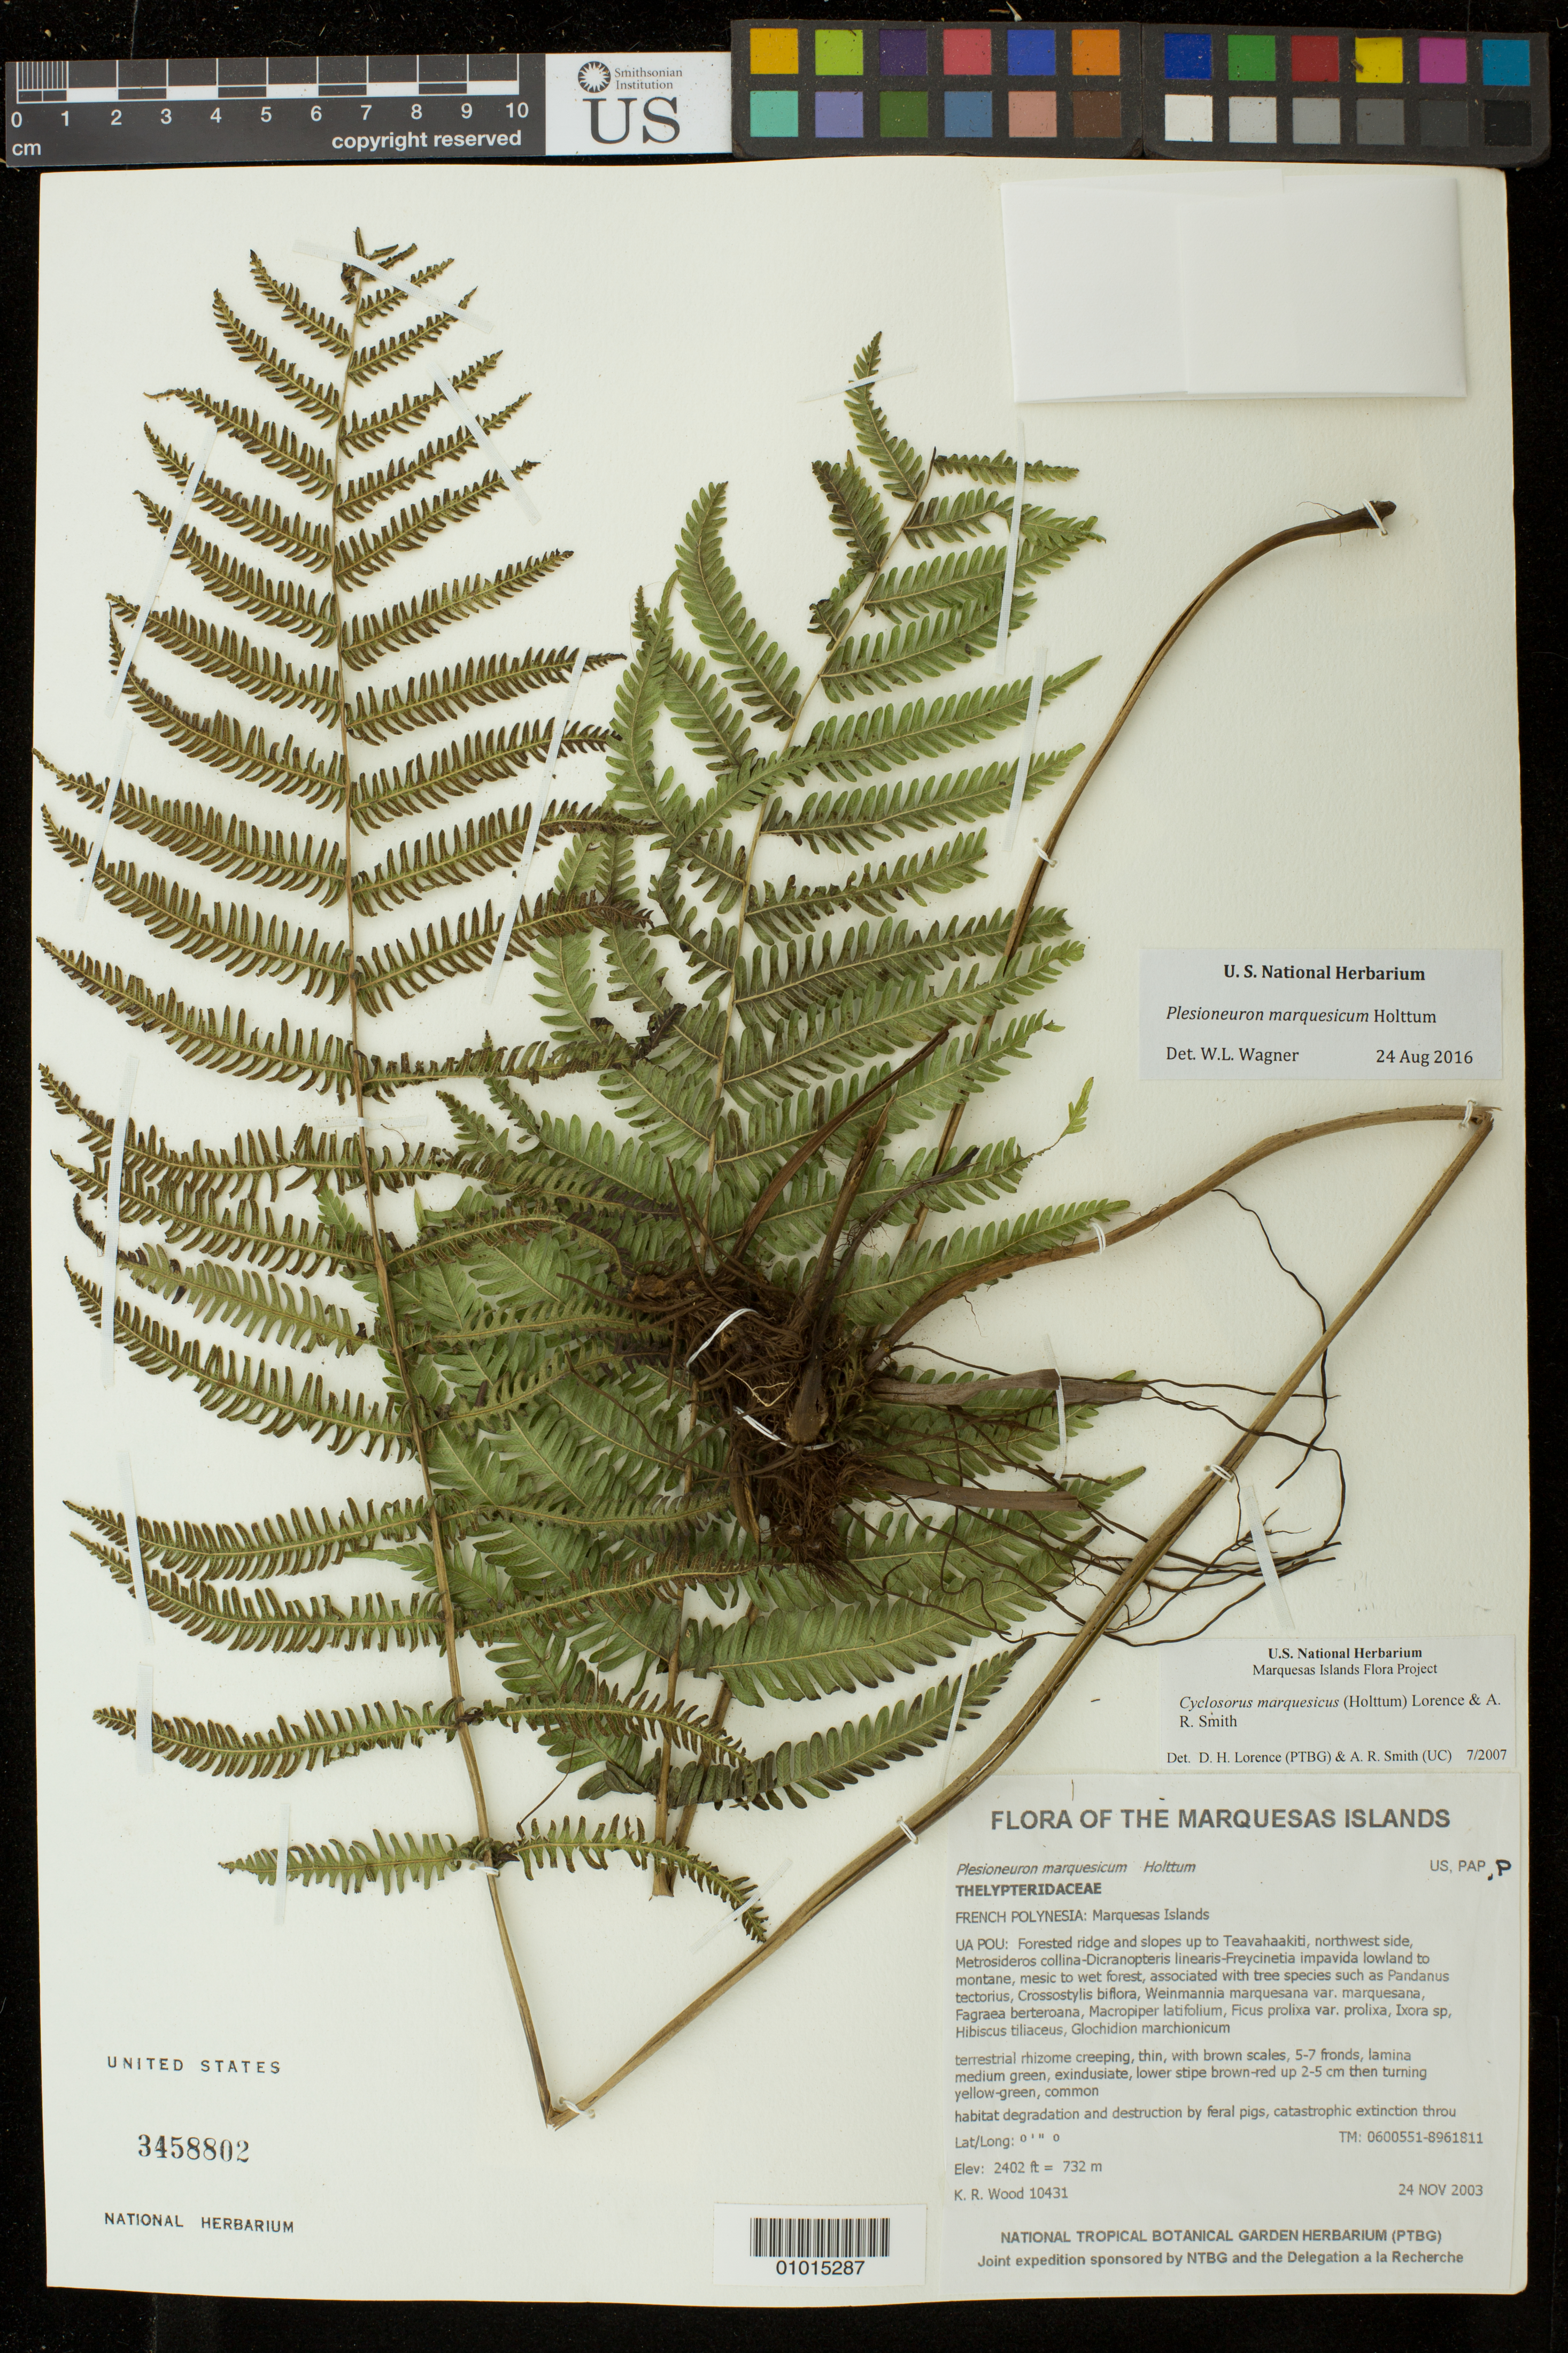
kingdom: Plantae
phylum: Tracheophyta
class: Polypodiopsida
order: Polypodiales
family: Thelypteridaceae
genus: Plesioneuron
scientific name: Plesioneuron marquesicum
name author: Holttum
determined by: Lorence, David H.; Smith, A. R.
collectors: K. R. Wood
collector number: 10431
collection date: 2003-11-24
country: French Polynesia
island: Ua Pou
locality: Forested ridge and slopes up to Teavahaakiti, northwest side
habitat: Metrosideros collina - Dicranopteris linearis - Freycinetia impavida lowland to montane, mesic to wet forest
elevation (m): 732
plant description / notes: Habitat degradation and destruction by feral pigs, catastrophic extinction through environmental events, predation by rats [Rattus exulans] that eat seeds, competition with non-native plant taxa such as Ageratum conyzoides, Emilia sonchifolia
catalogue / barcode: US 3458802